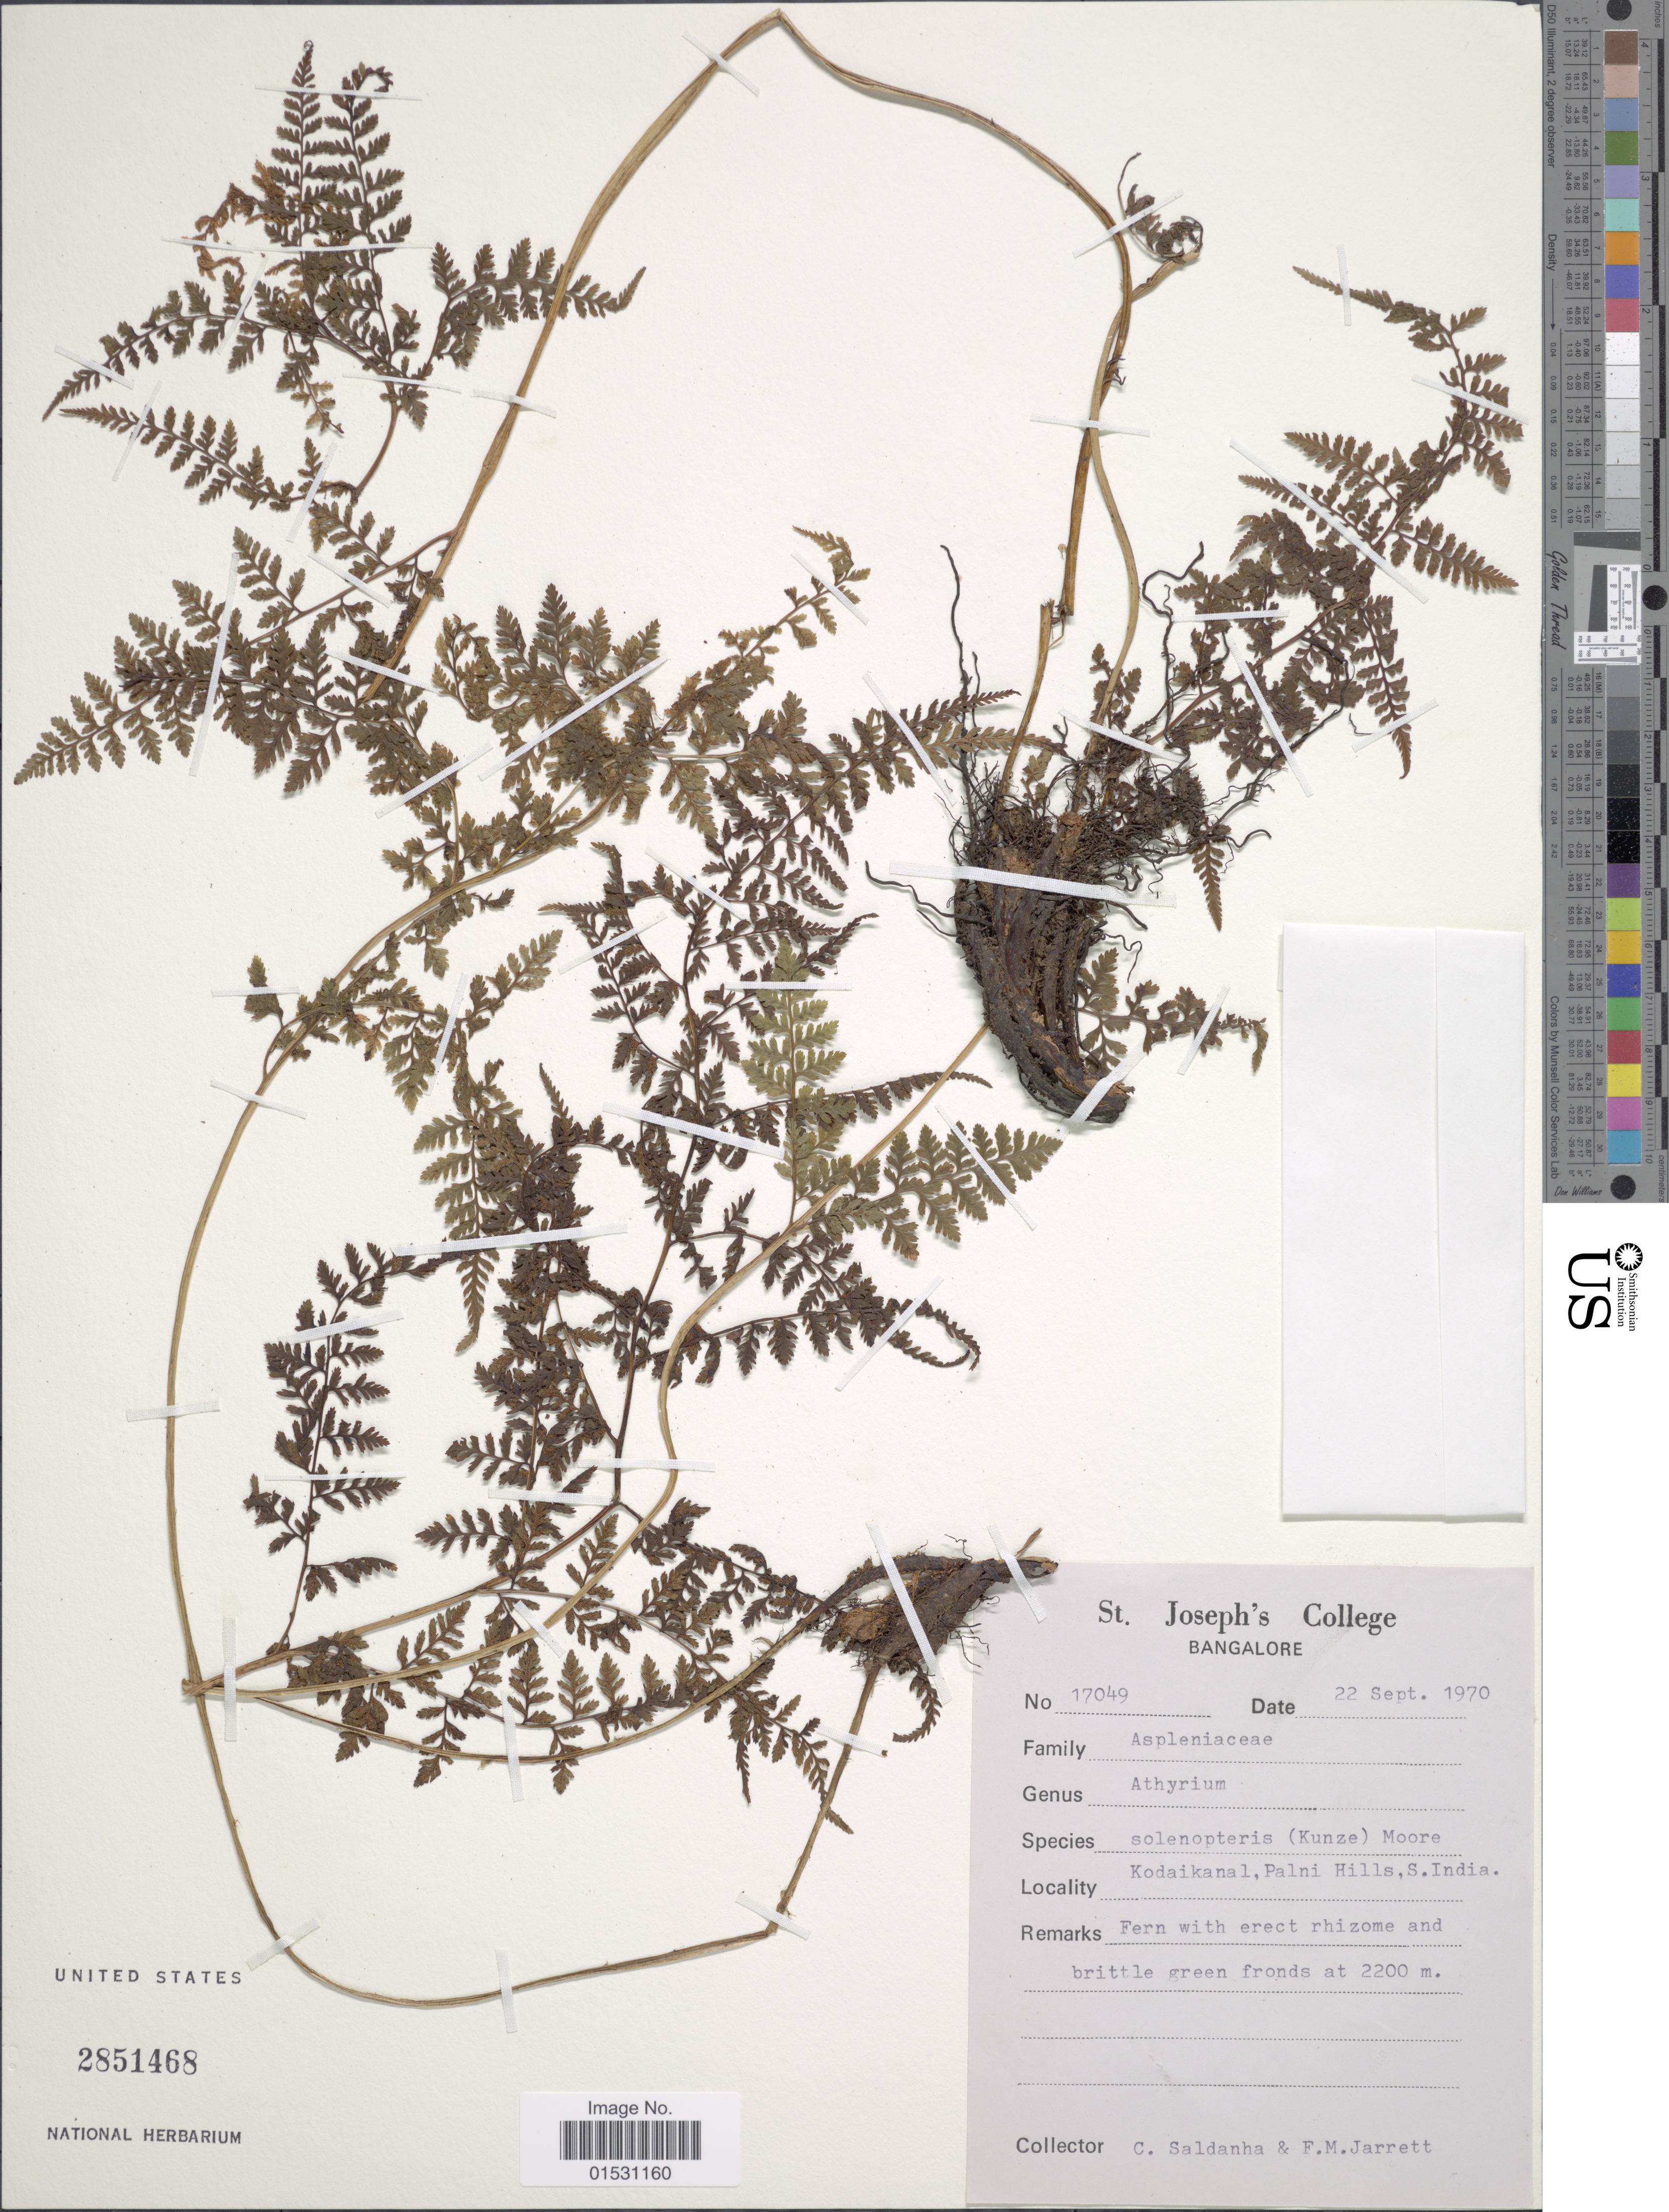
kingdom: Plantae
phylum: Tracheophyta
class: Polypodiopsida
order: Polypodiales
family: Athyriaceae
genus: Athyrium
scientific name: Athyrium solenopteris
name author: (Kunze) T. Moore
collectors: C. Saldanha & F. M. Jarrett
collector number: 17049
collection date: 1970-09-22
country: India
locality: Kodaikanal, Palni Hills, S. India.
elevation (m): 2200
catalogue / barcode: US 2851468